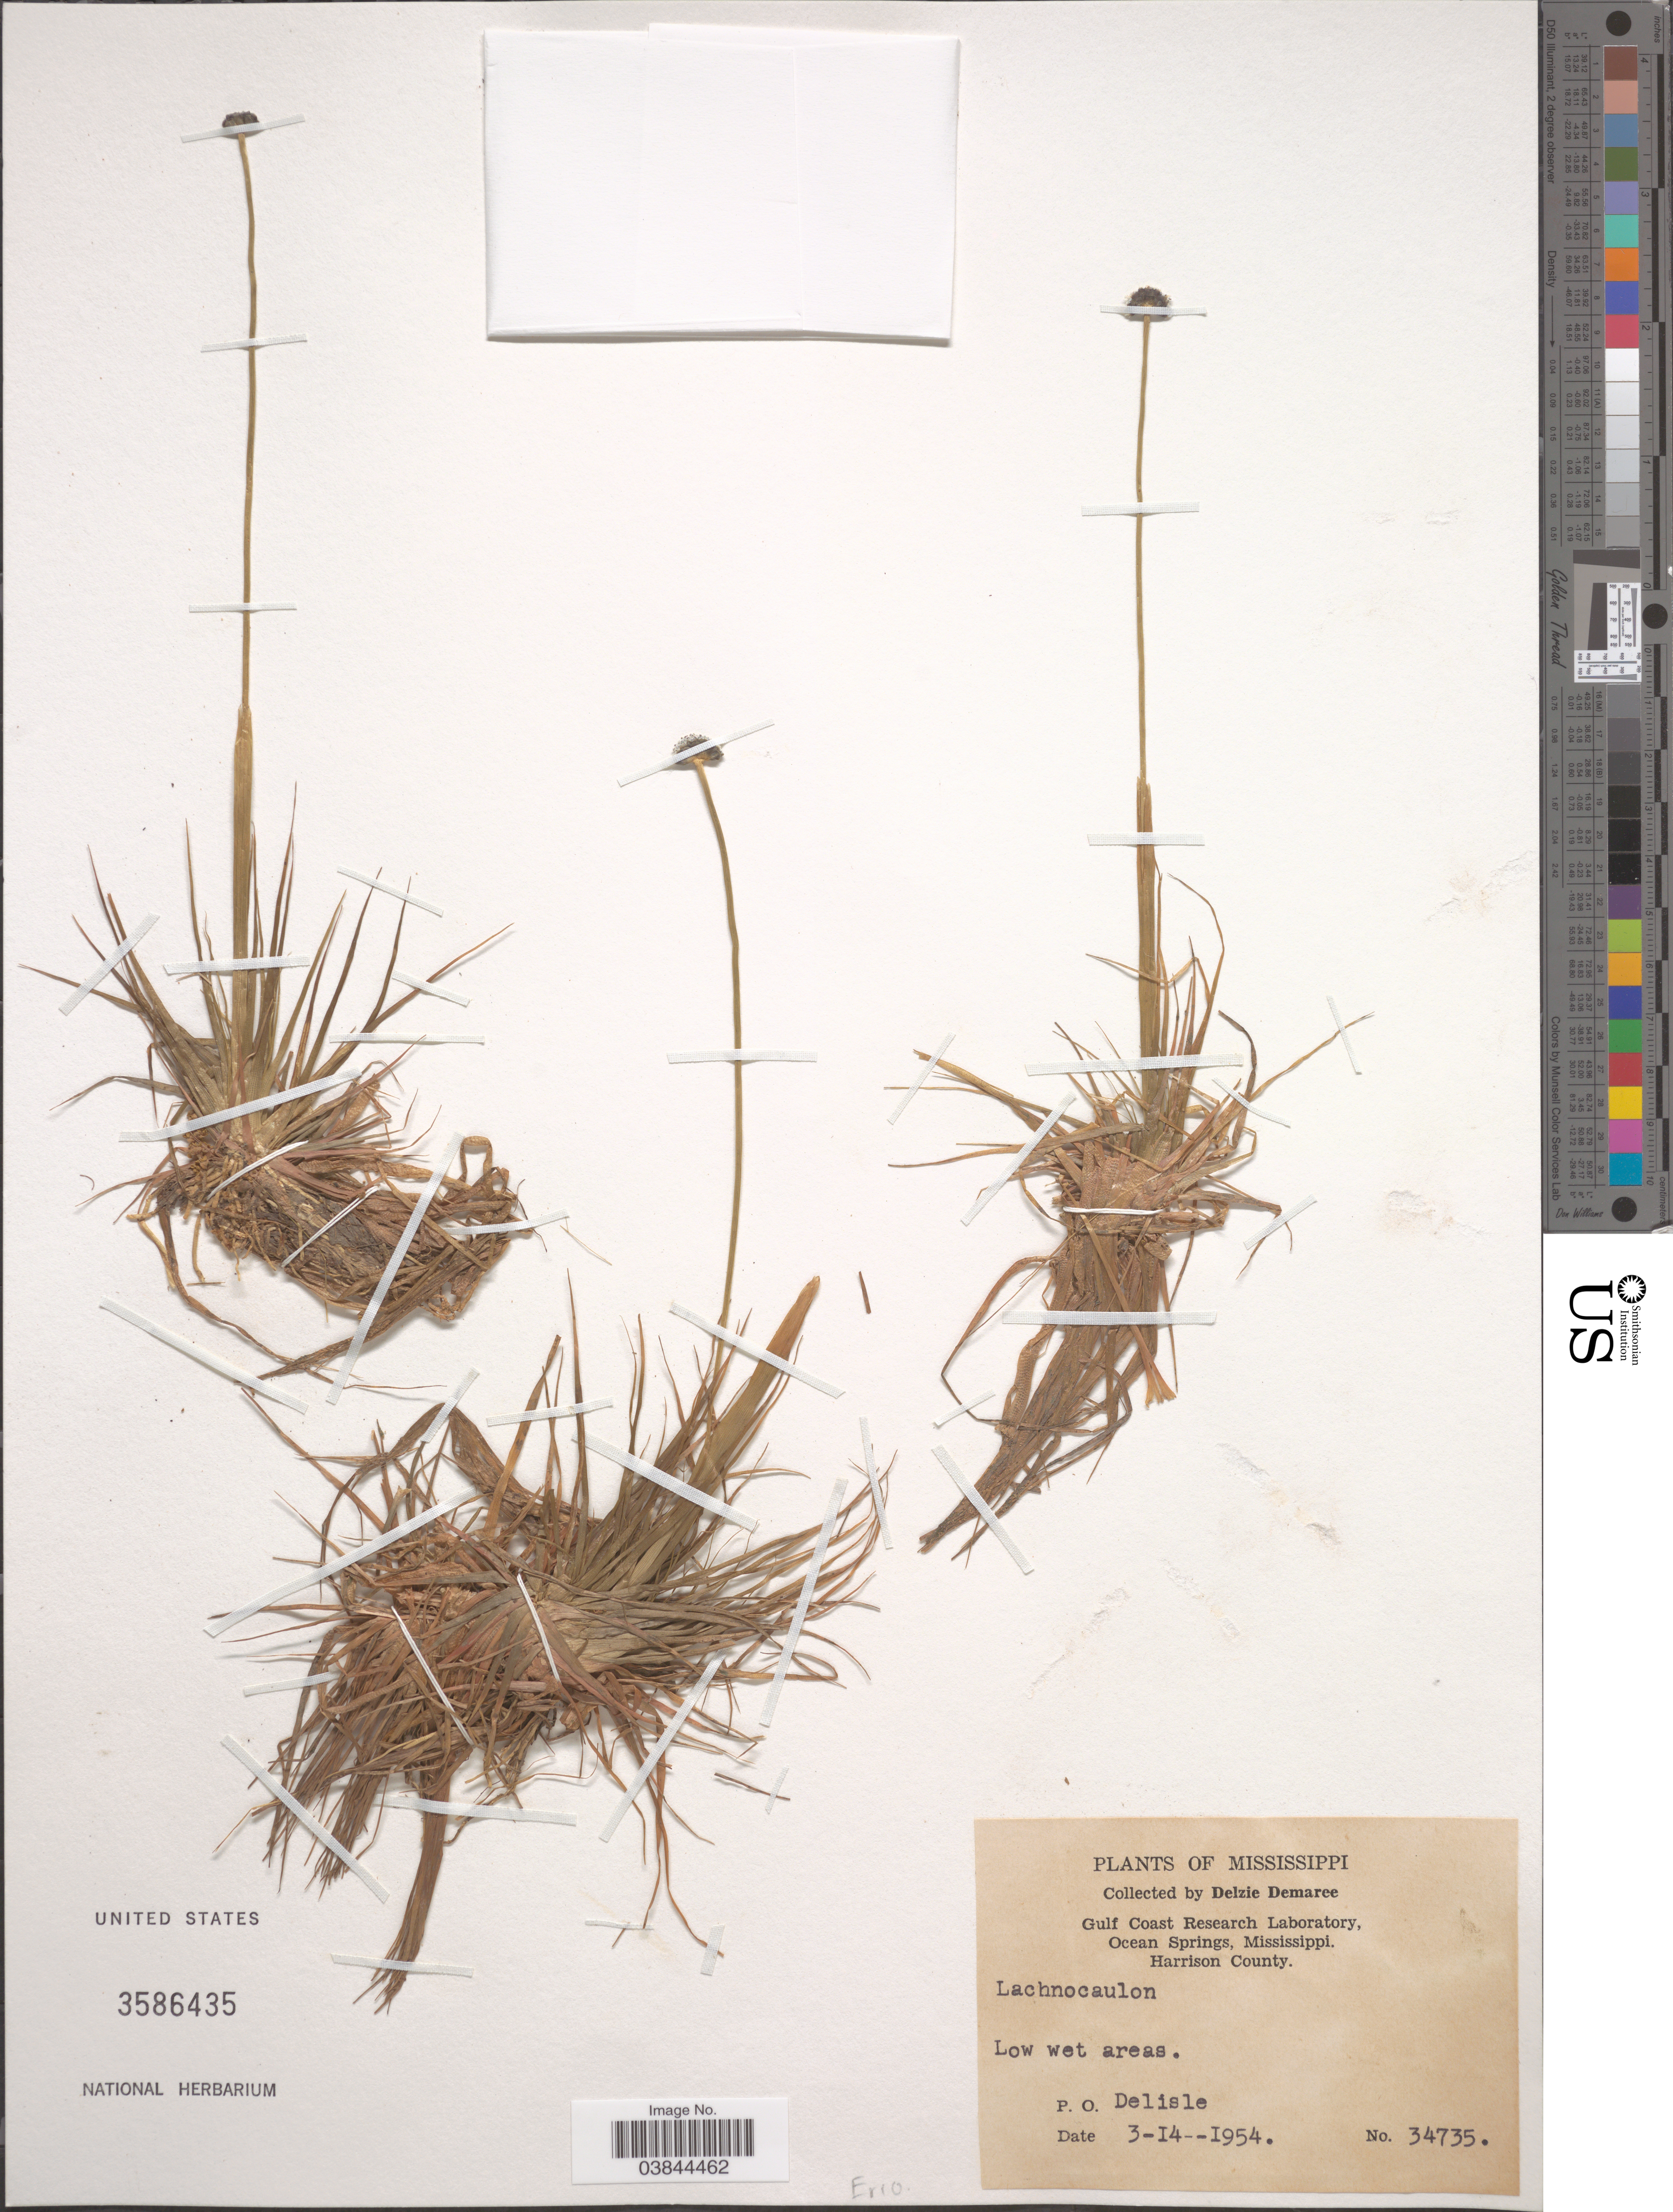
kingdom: Plantae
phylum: Tracheophyta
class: Liliopsida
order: Poales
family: Eriocaulaceae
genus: Lachnocaulon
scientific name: Lachnocaulon sp.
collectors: D. Demaree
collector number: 34735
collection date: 1954-03-14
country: United States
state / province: Mississippi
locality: P.O. Delisle.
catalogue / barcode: US 3586435